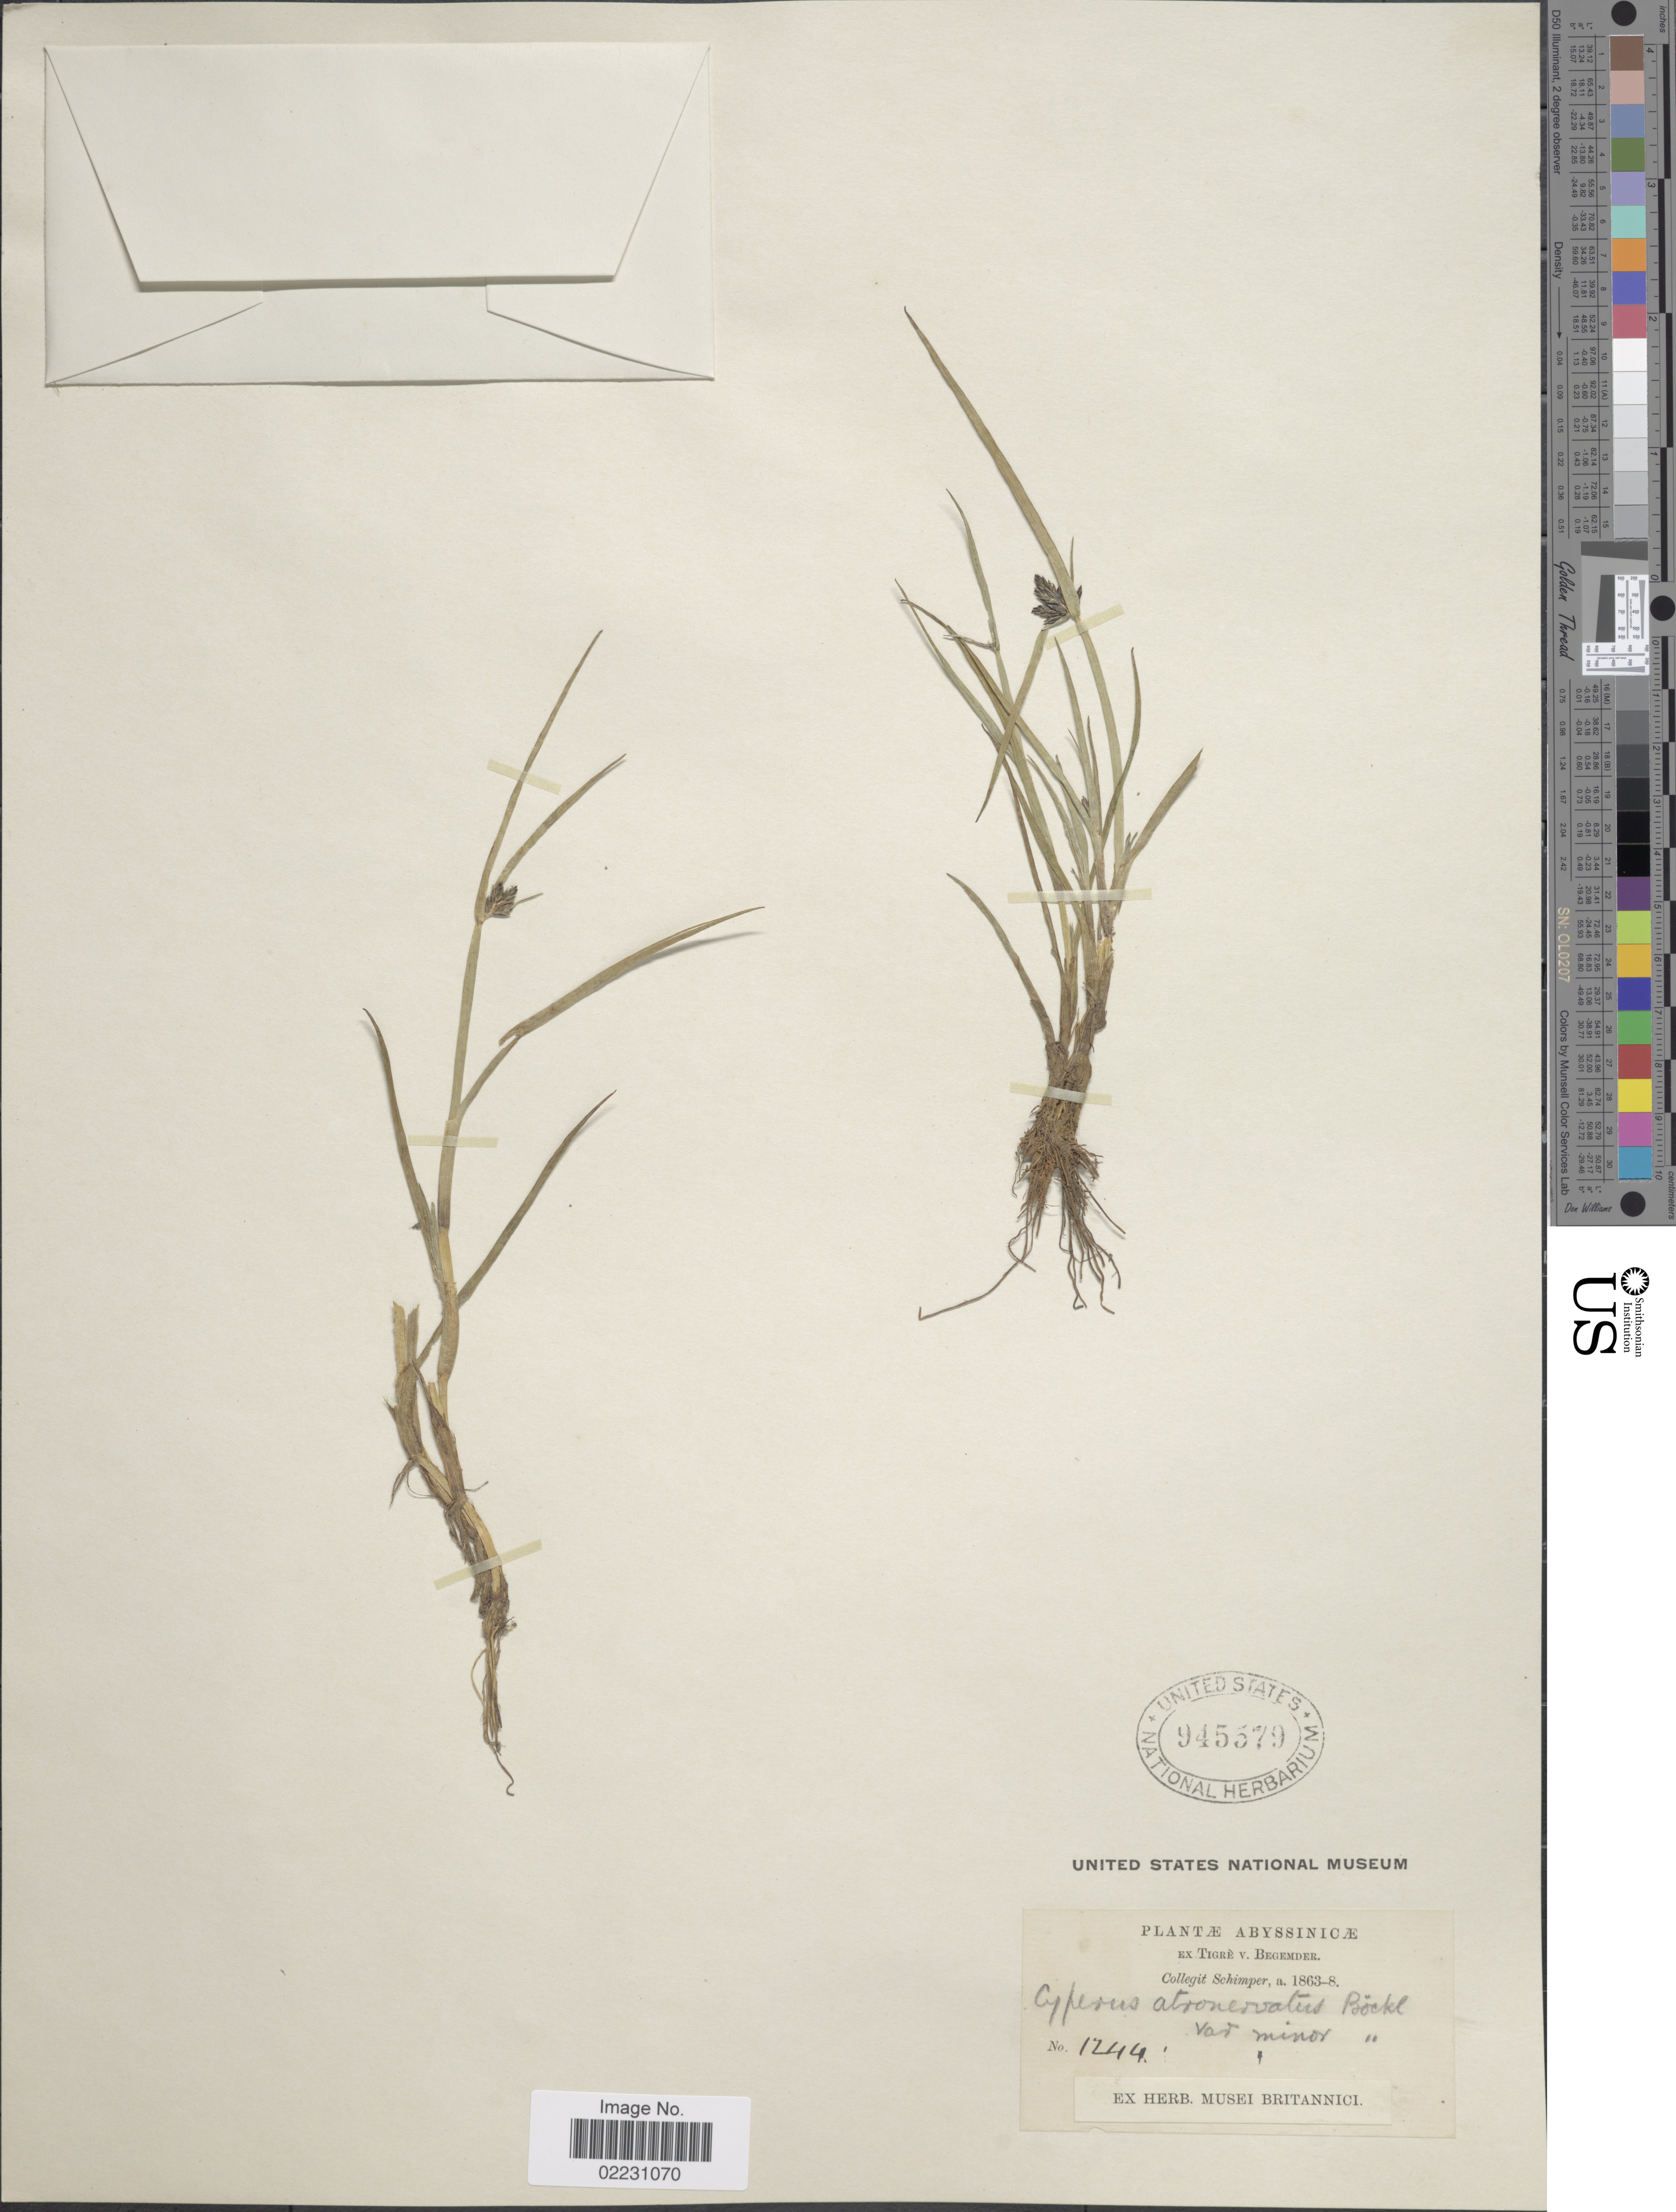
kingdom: Plantae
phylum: Tracheophyta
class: Liliopsida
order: Poales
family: Cyperaceae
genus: Cyperus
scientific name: Cyperus atronervatus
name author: Boeckeler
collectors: -. Schimper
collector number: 1244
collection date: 1863/1868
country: Eritrea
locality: Abyssinicae, Tigre v. Begemder.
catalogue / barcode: US 945579